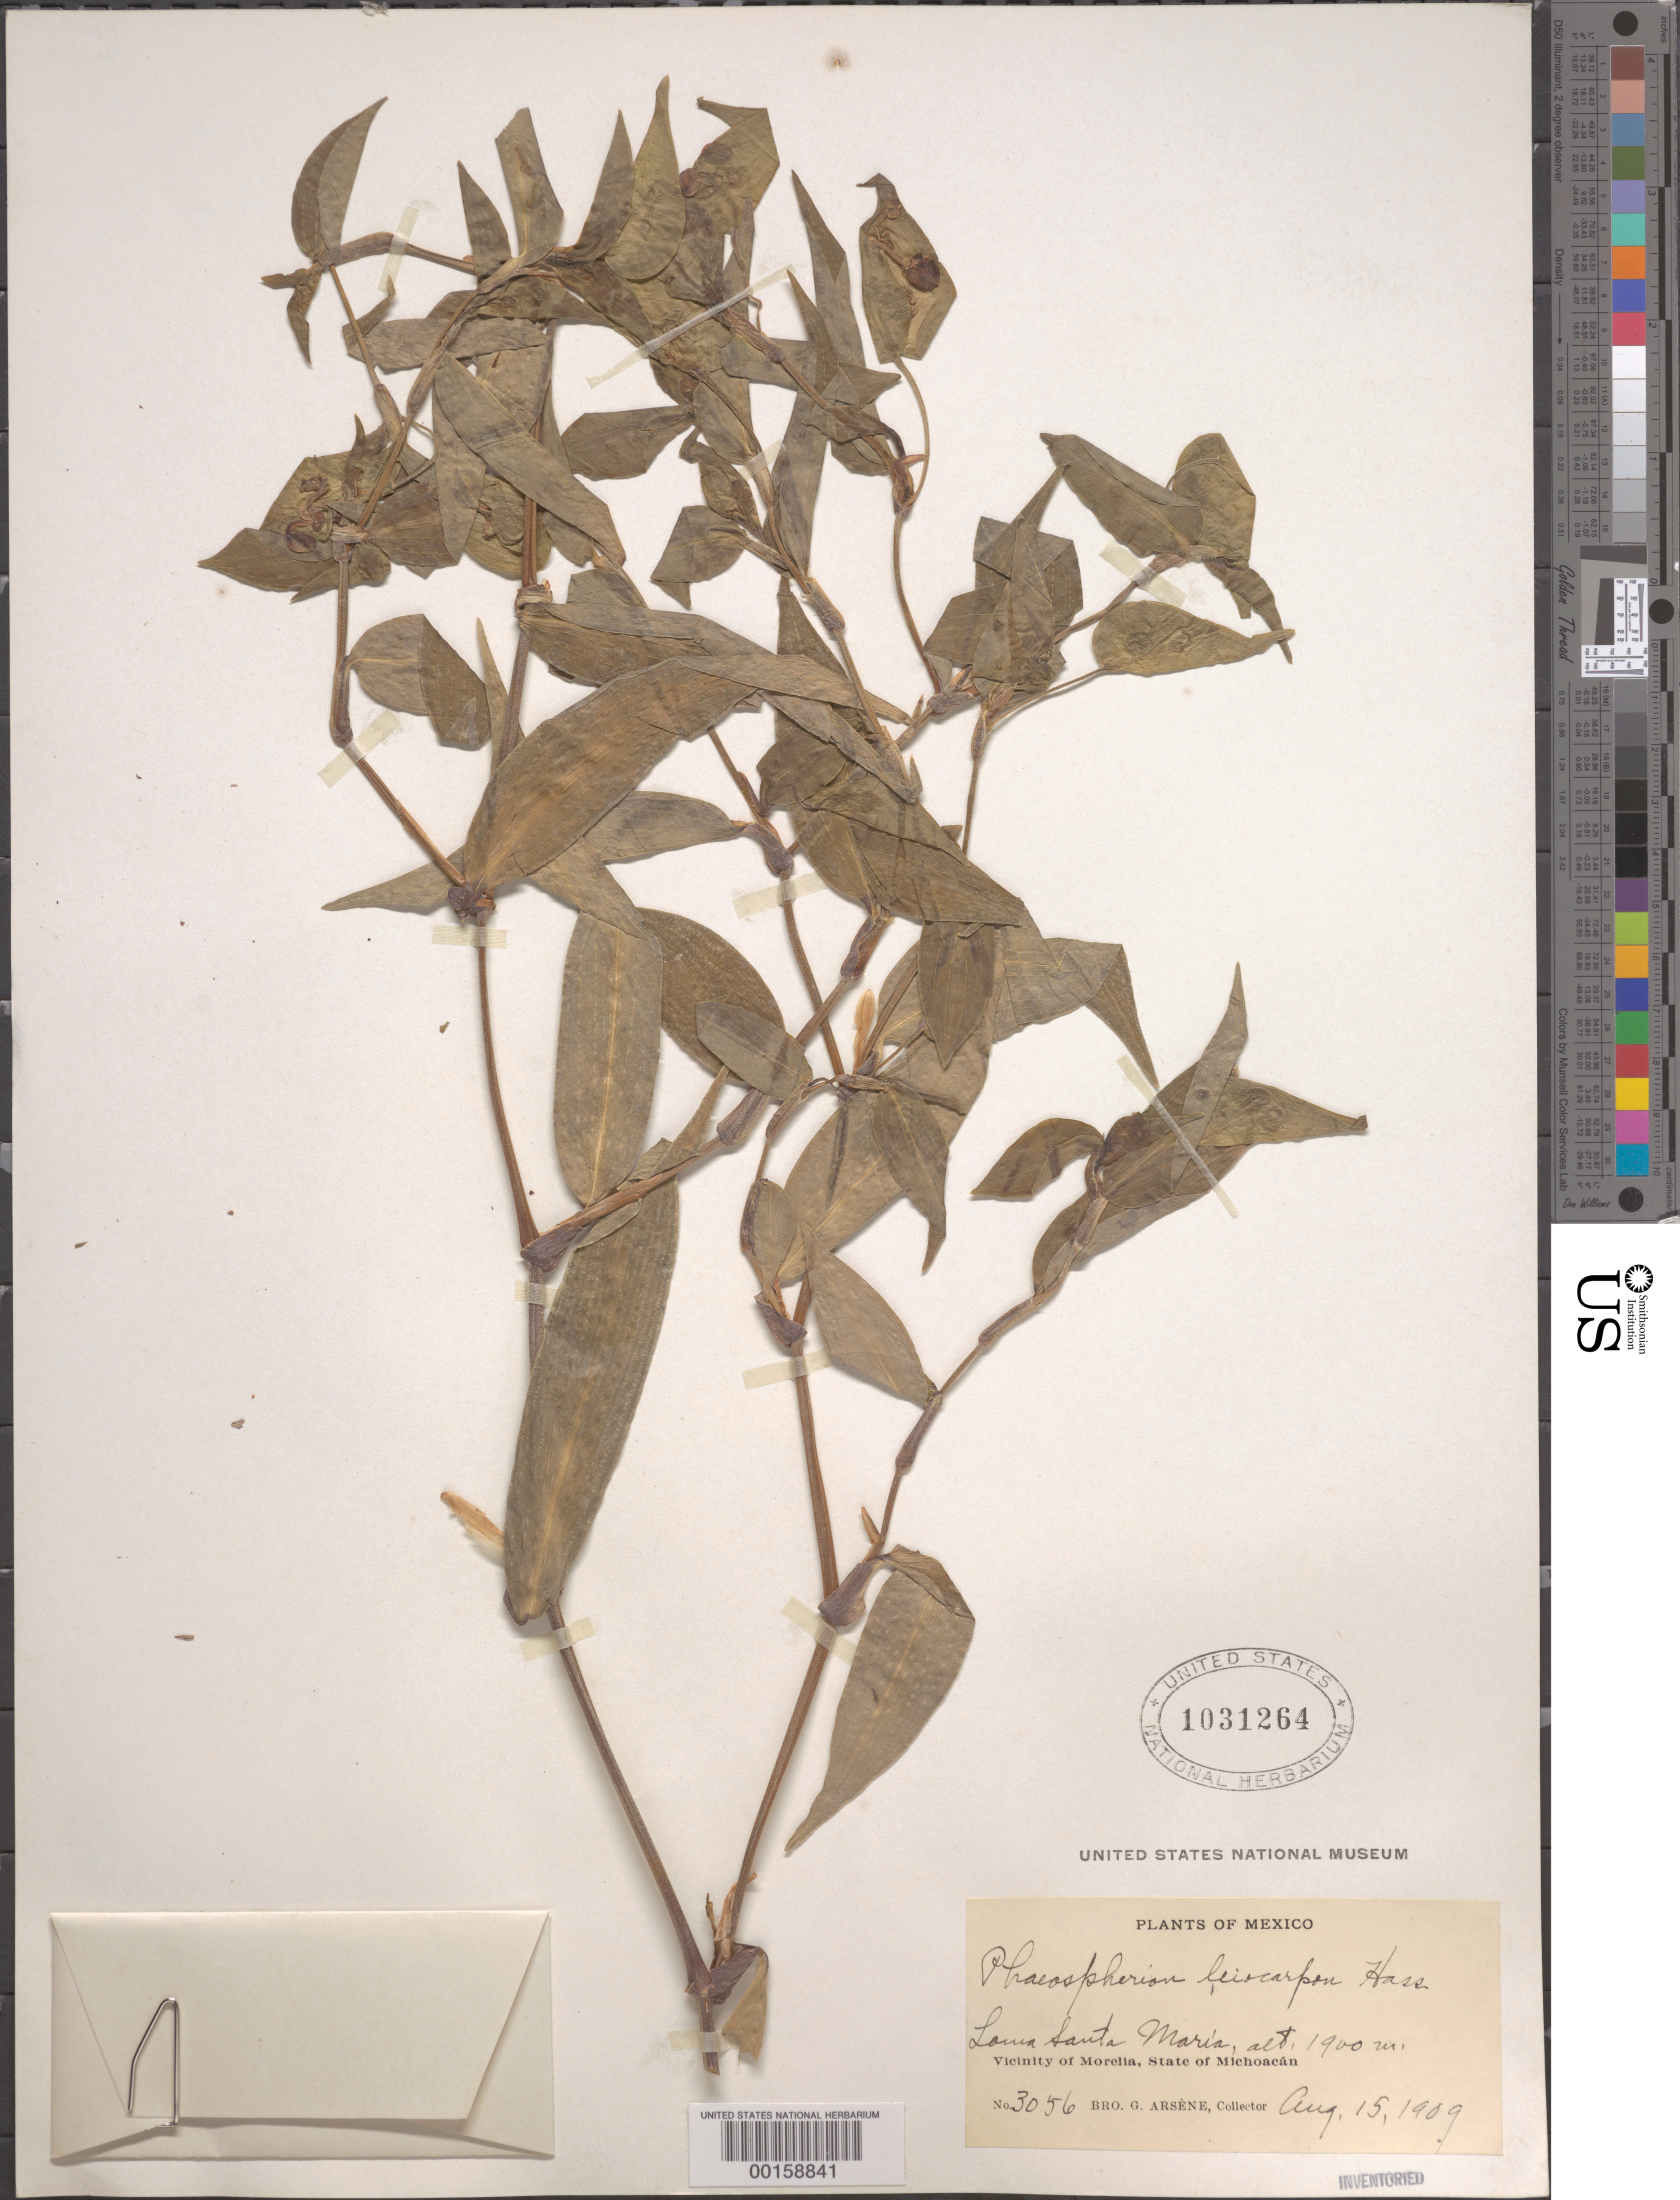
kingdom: Plantae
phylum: Tracheophyta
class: Liliopsida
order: Commelinales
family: Commelinaceae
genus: Commelina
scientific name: Commelina leiocarpa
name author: Benth.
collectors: Bro. G. Arsène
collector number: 3056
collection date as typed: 15 Aug 1909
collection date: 1909-08-15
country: Mexico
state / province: Michoacán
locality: Loma Santa Maria, near Morelia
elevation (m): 1900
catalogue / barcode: US 1031264